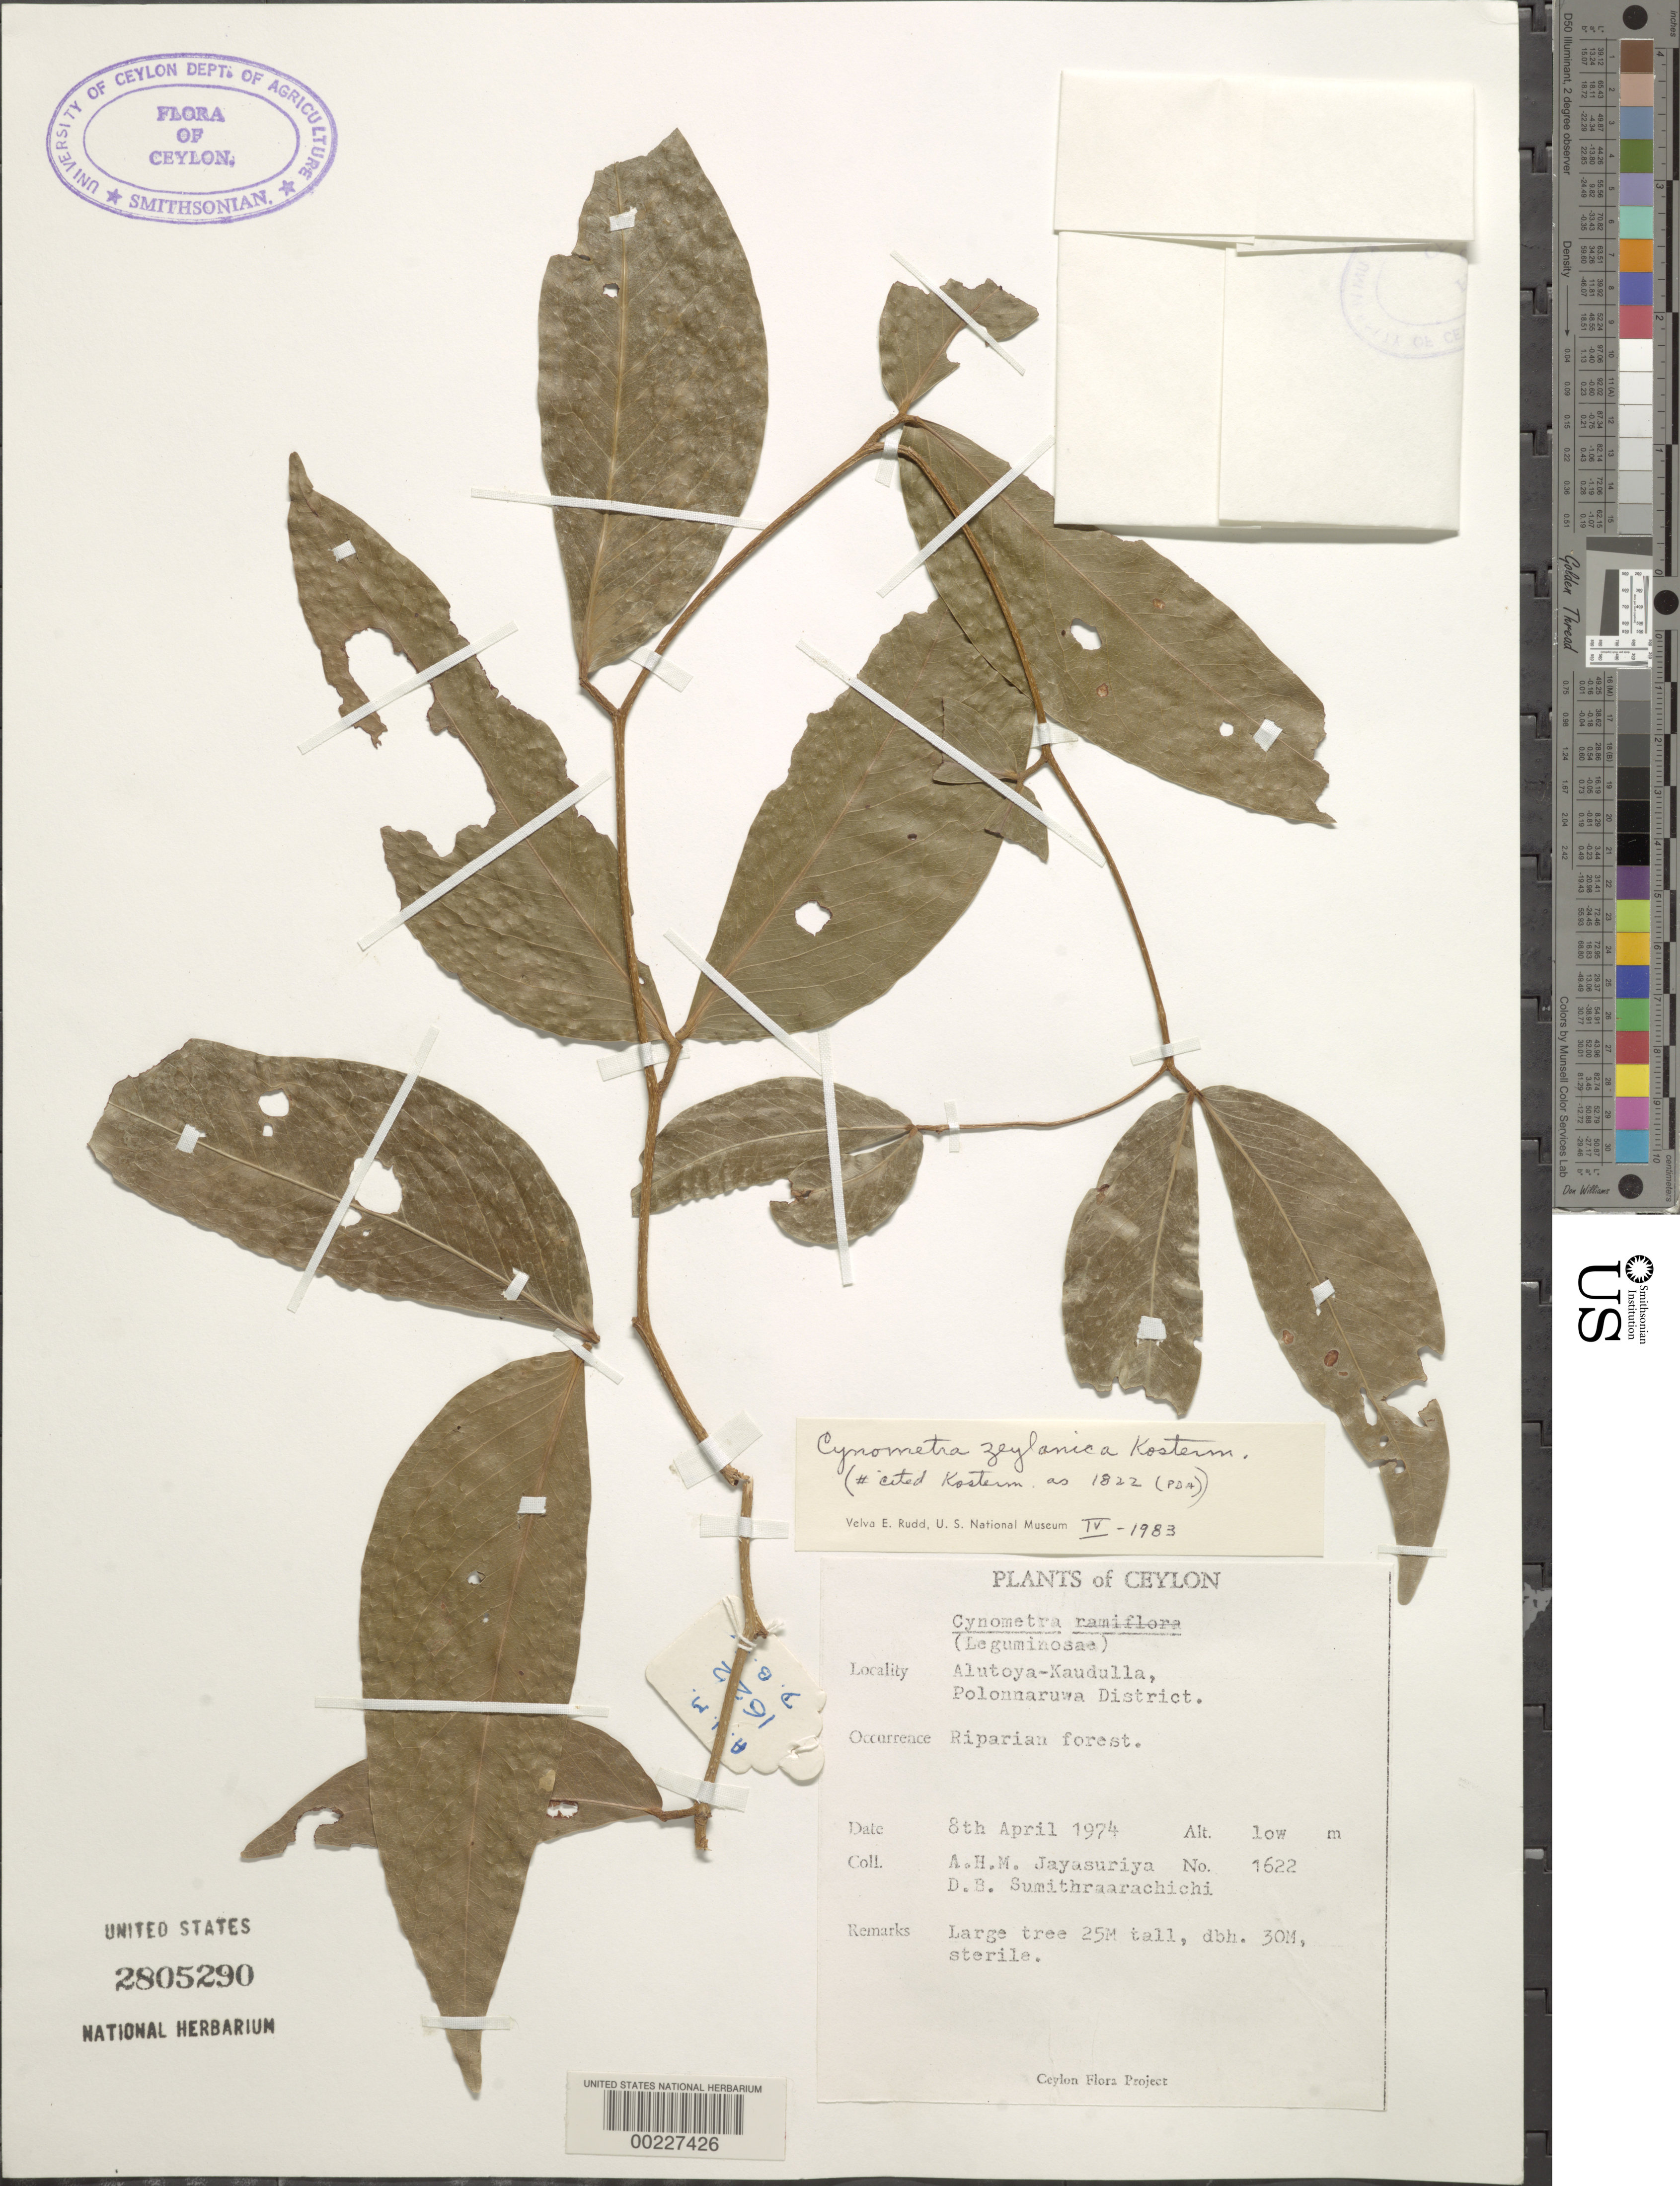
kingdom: Plantae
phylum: Tracheophyta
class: Magnoliopsida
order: Fabales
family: Fabaceae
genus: Cynometra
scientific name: Cynometra zeylanica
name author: Kosterm.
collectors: A. H. Jayasuriya & D. B. Sumithraarachchi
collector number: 1622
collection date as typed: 08 Apr 1974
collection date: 1974-04-08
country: Sri Lanka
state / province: North Central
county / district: Polonnaruwa Dist.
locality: Alutoya-kaudulla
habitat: Riparian forest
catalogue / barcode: US 2805290